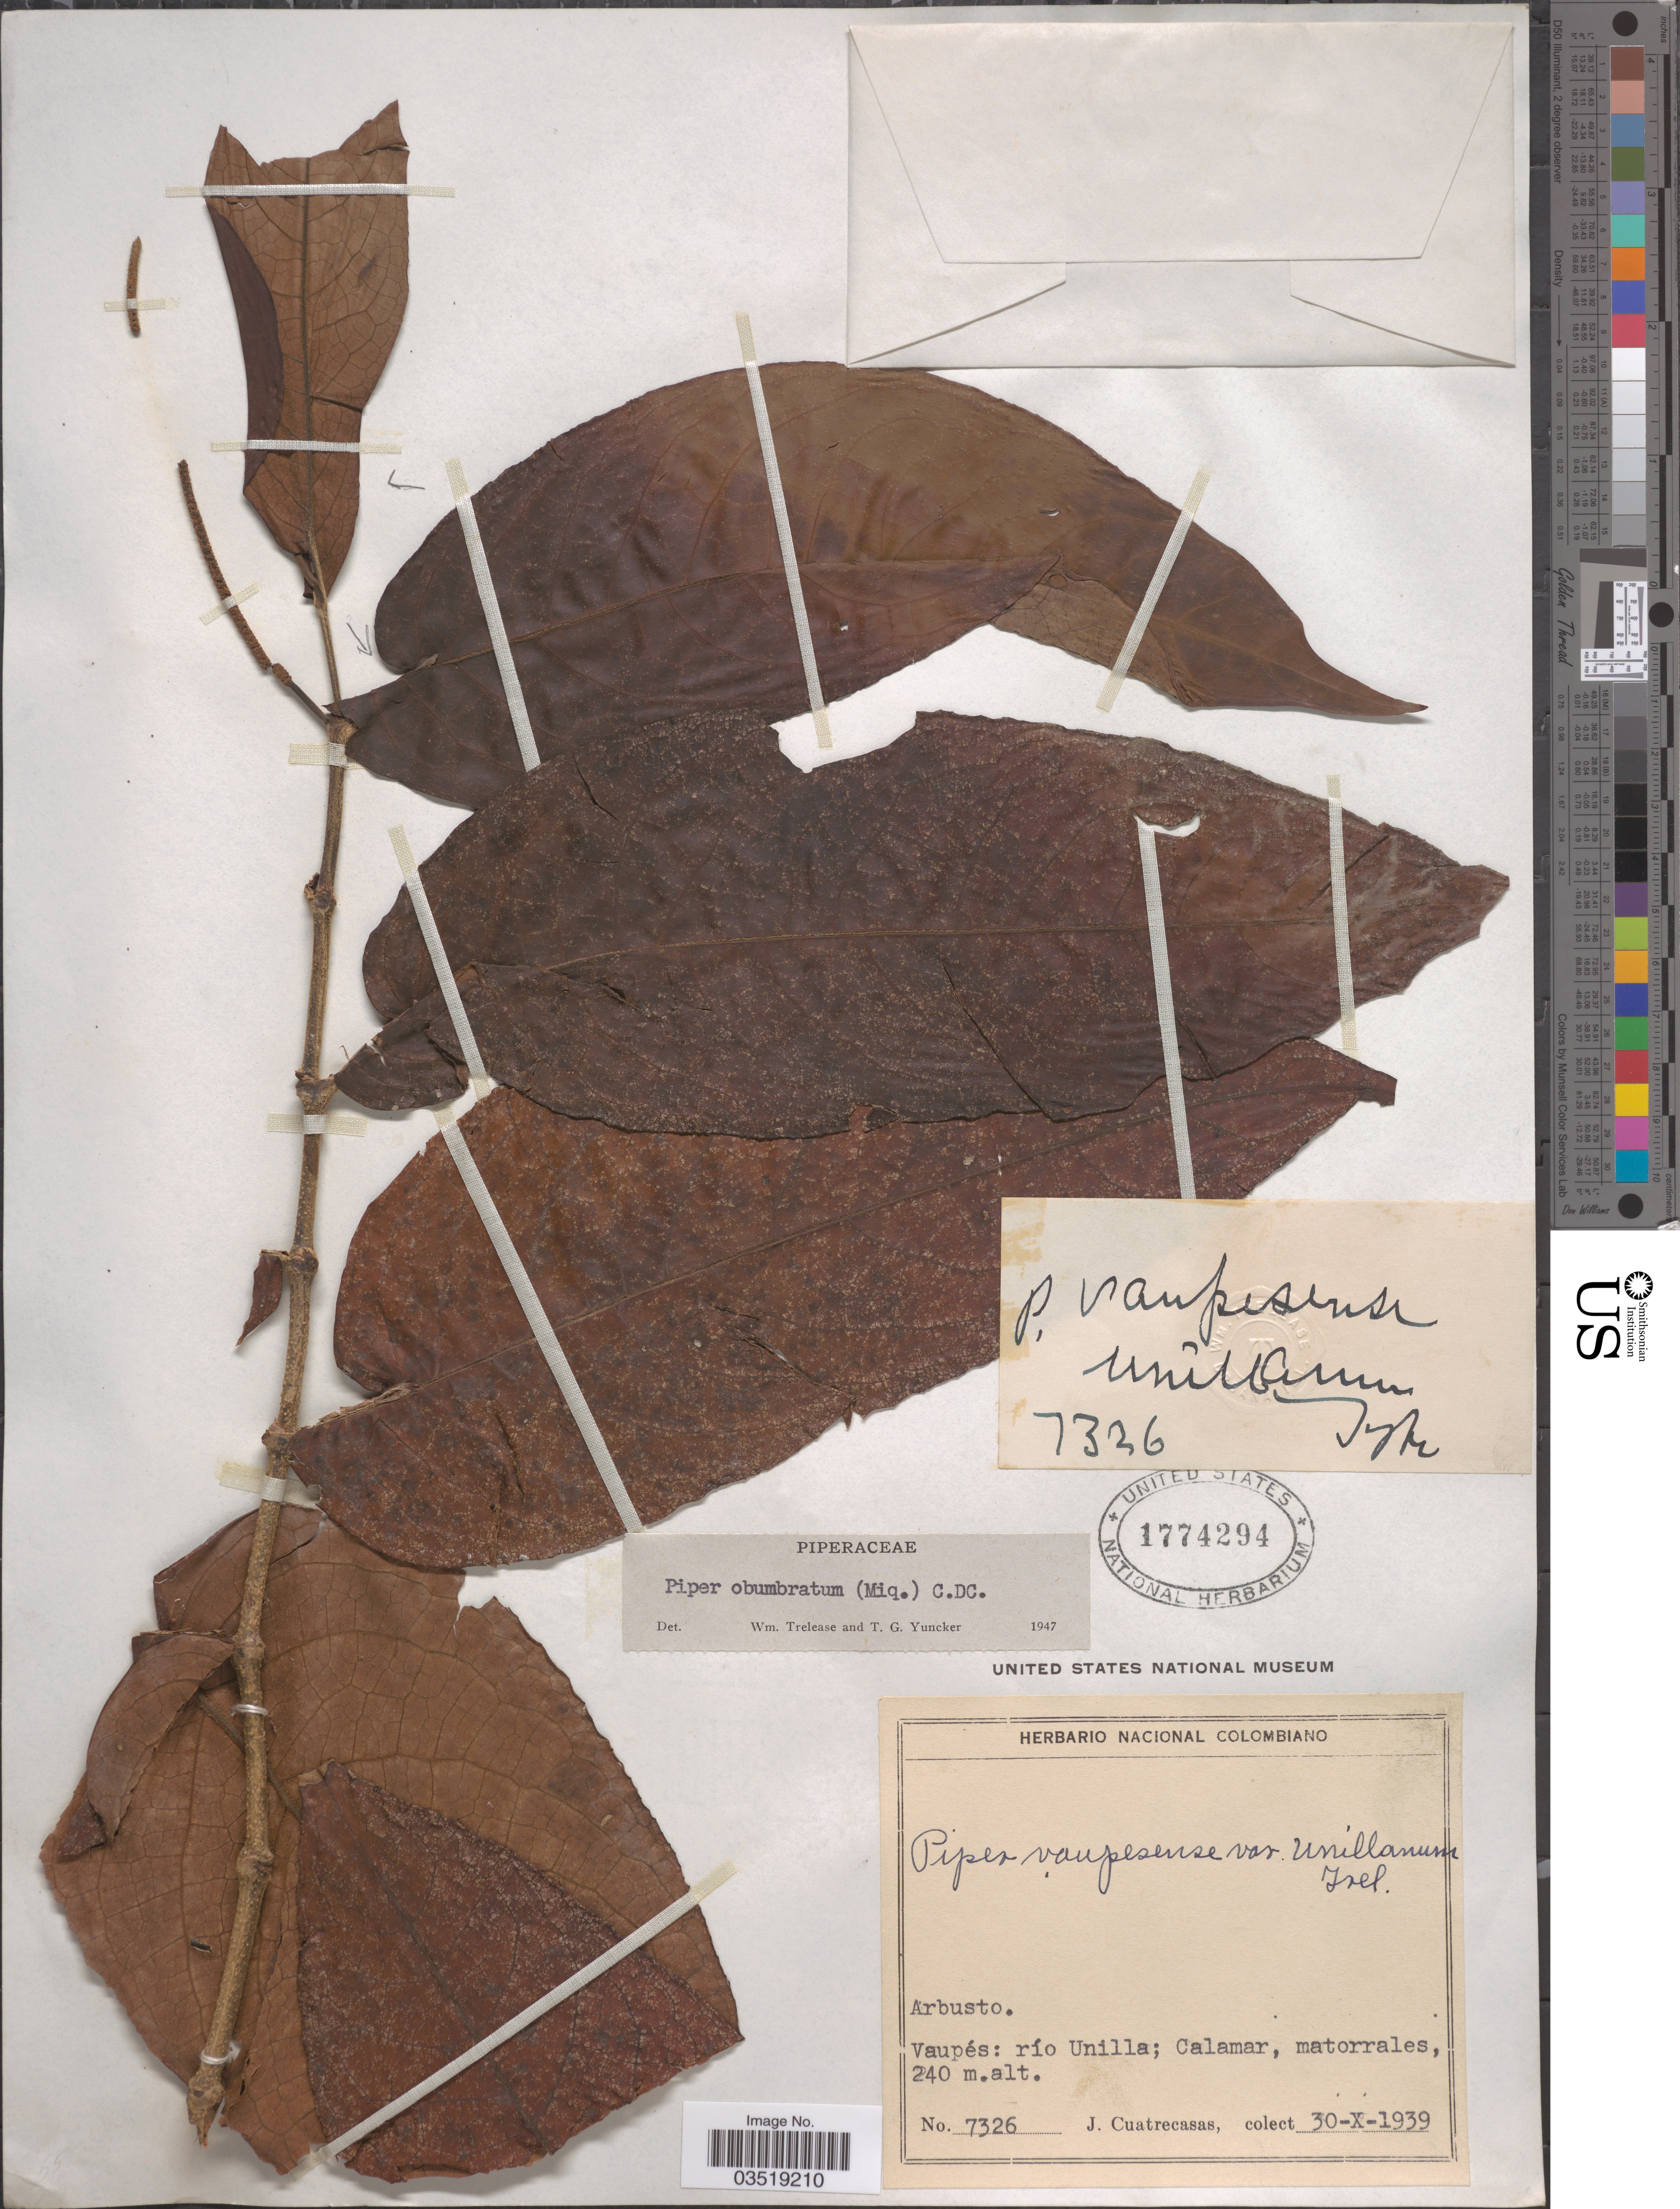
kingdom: Plantae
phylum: Tracheophyta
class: Magnoliopsida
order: Piperales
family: Piperaceae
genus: Piper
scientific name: Piper arboreum var. hirtellum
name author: Yunck.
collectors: J. Cuatrecasas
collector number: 7326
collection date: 1939-10-30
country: Colombia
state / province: Vaupés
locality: Río Unilla; Calamar.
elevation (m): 240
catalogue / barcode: US 1774294